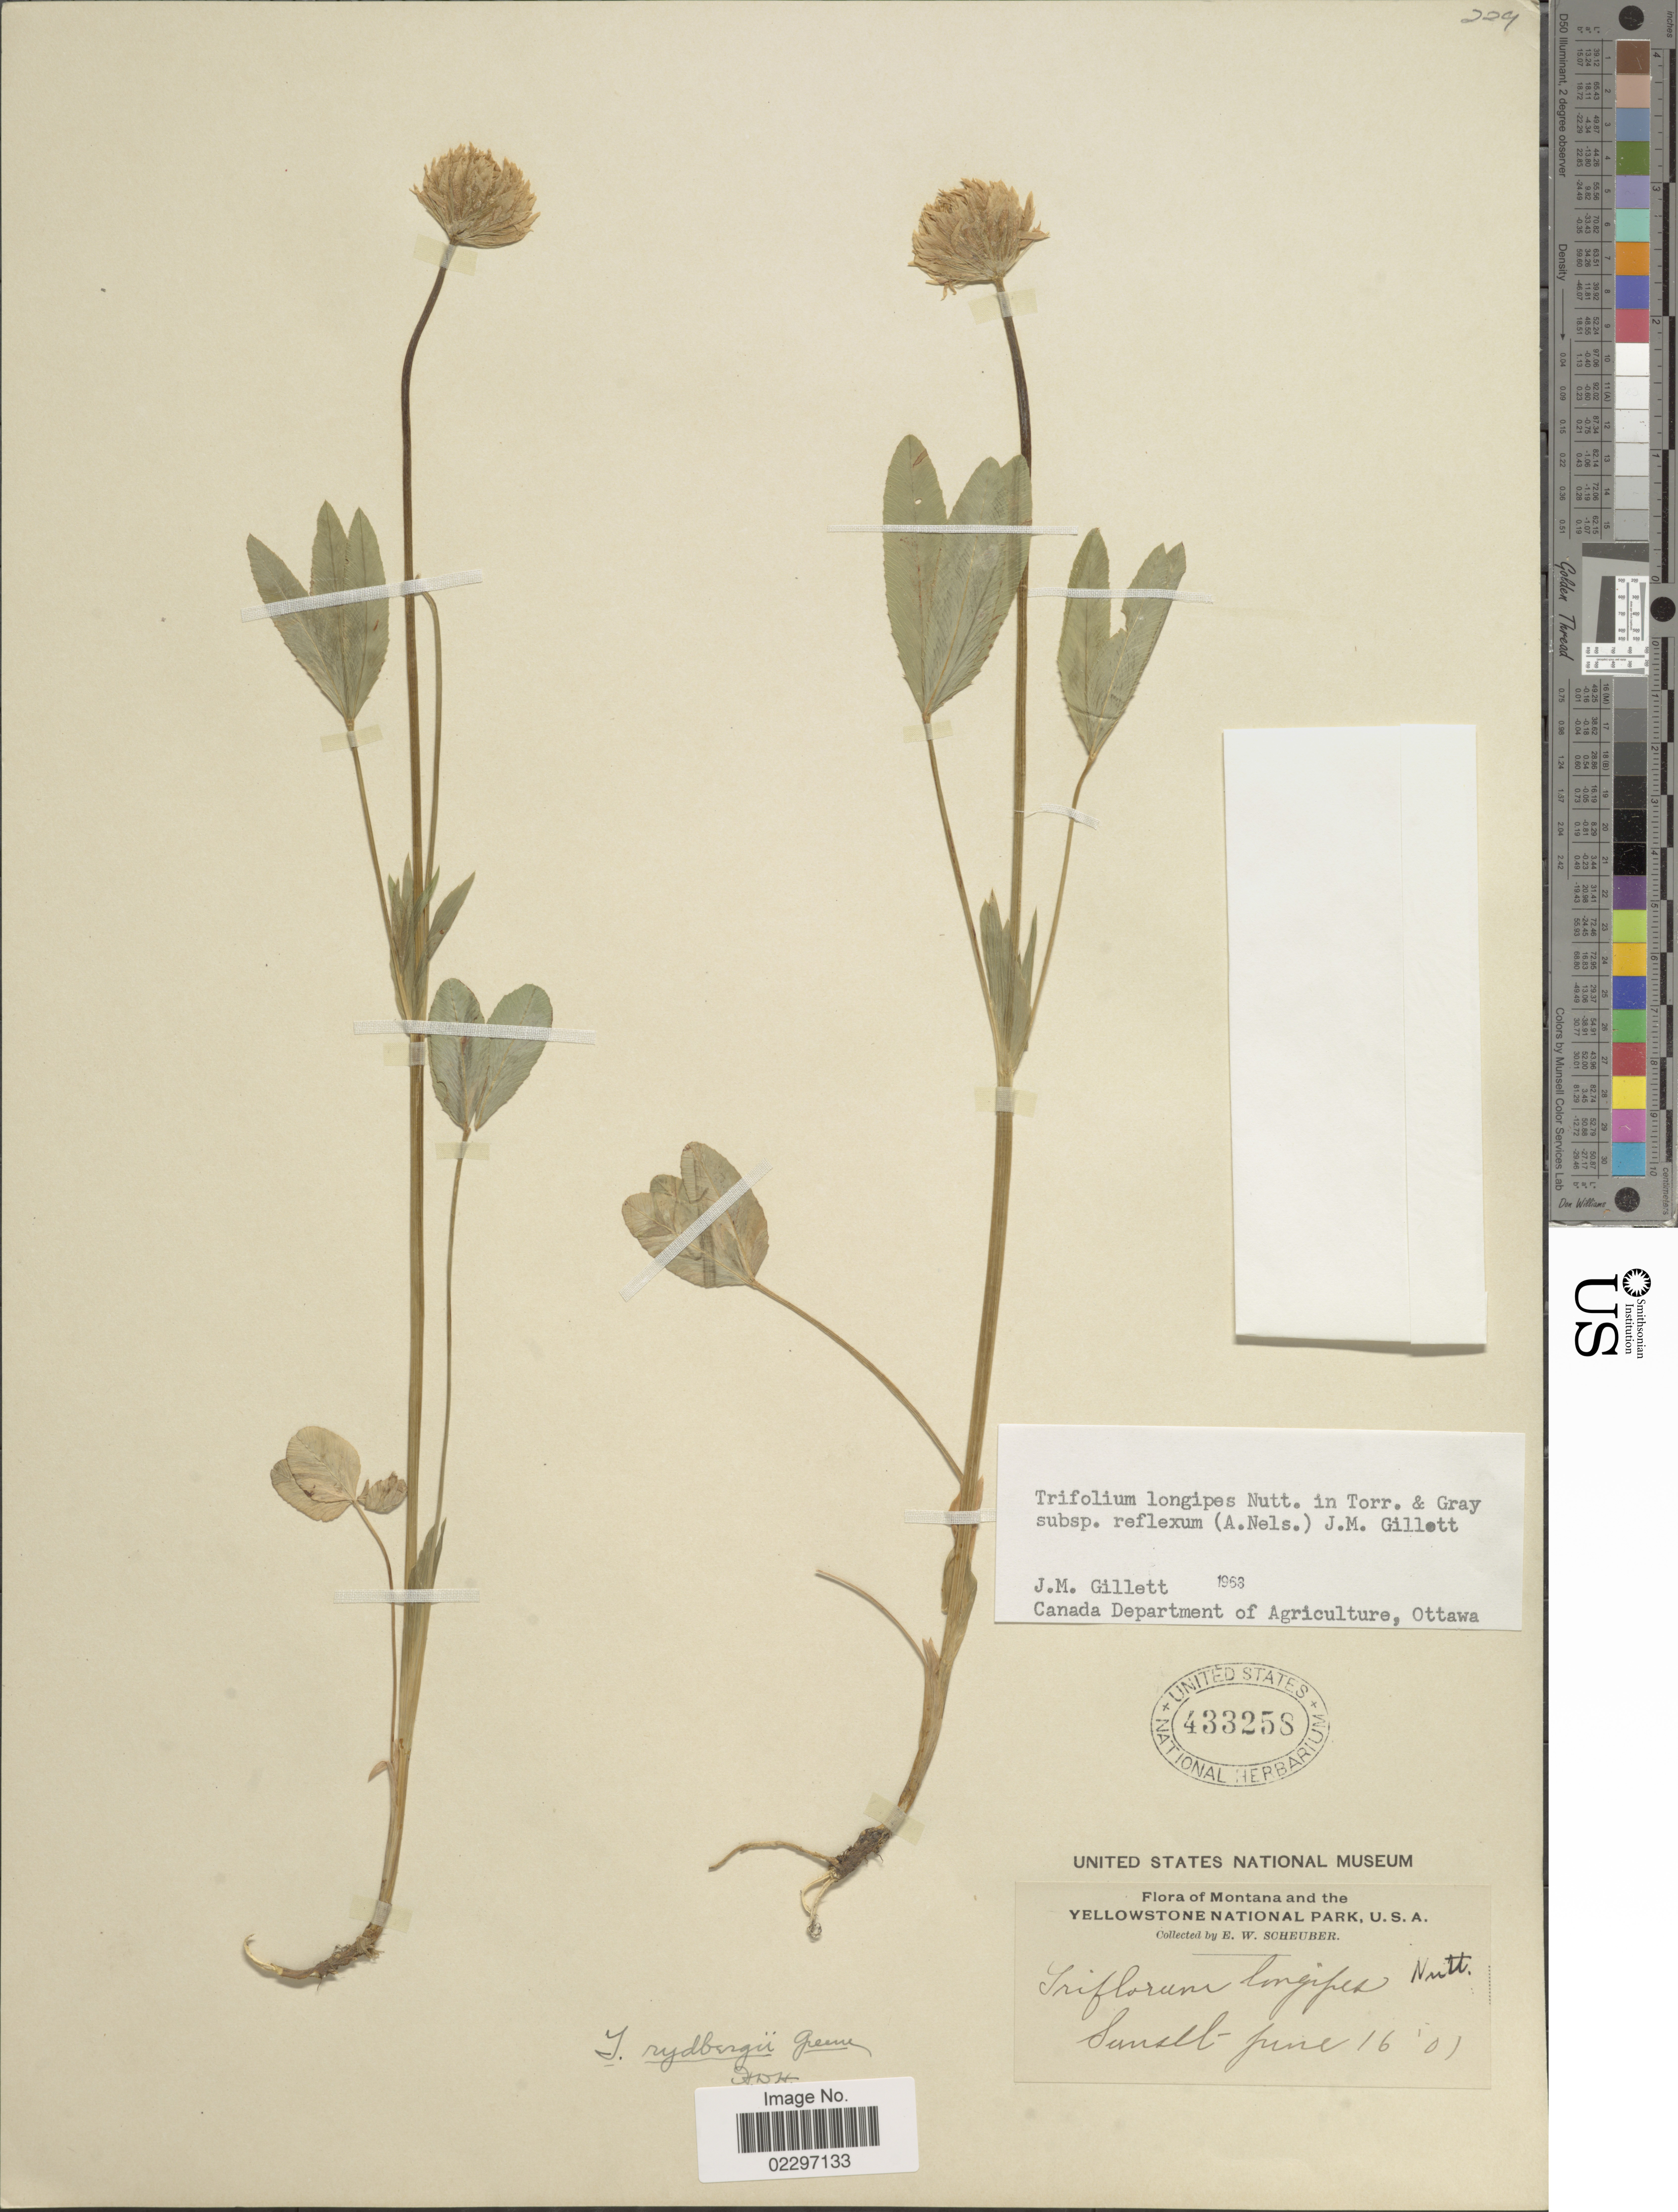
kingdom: Plantae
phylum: Tracheophyta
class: Magnoliopsida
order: Fabales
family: Fabaceae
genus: Trifolium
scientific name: Trifolium longipes subsp. reflexum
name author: (A. Nelson) J.M. Gillet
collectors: E. Scheuber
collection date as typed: Transcribed d/m/y: 16/6/1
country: United States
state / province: Montana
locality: Montana and the Yellowstone National Park, U.S.A. Sunset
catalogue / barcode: US 433258